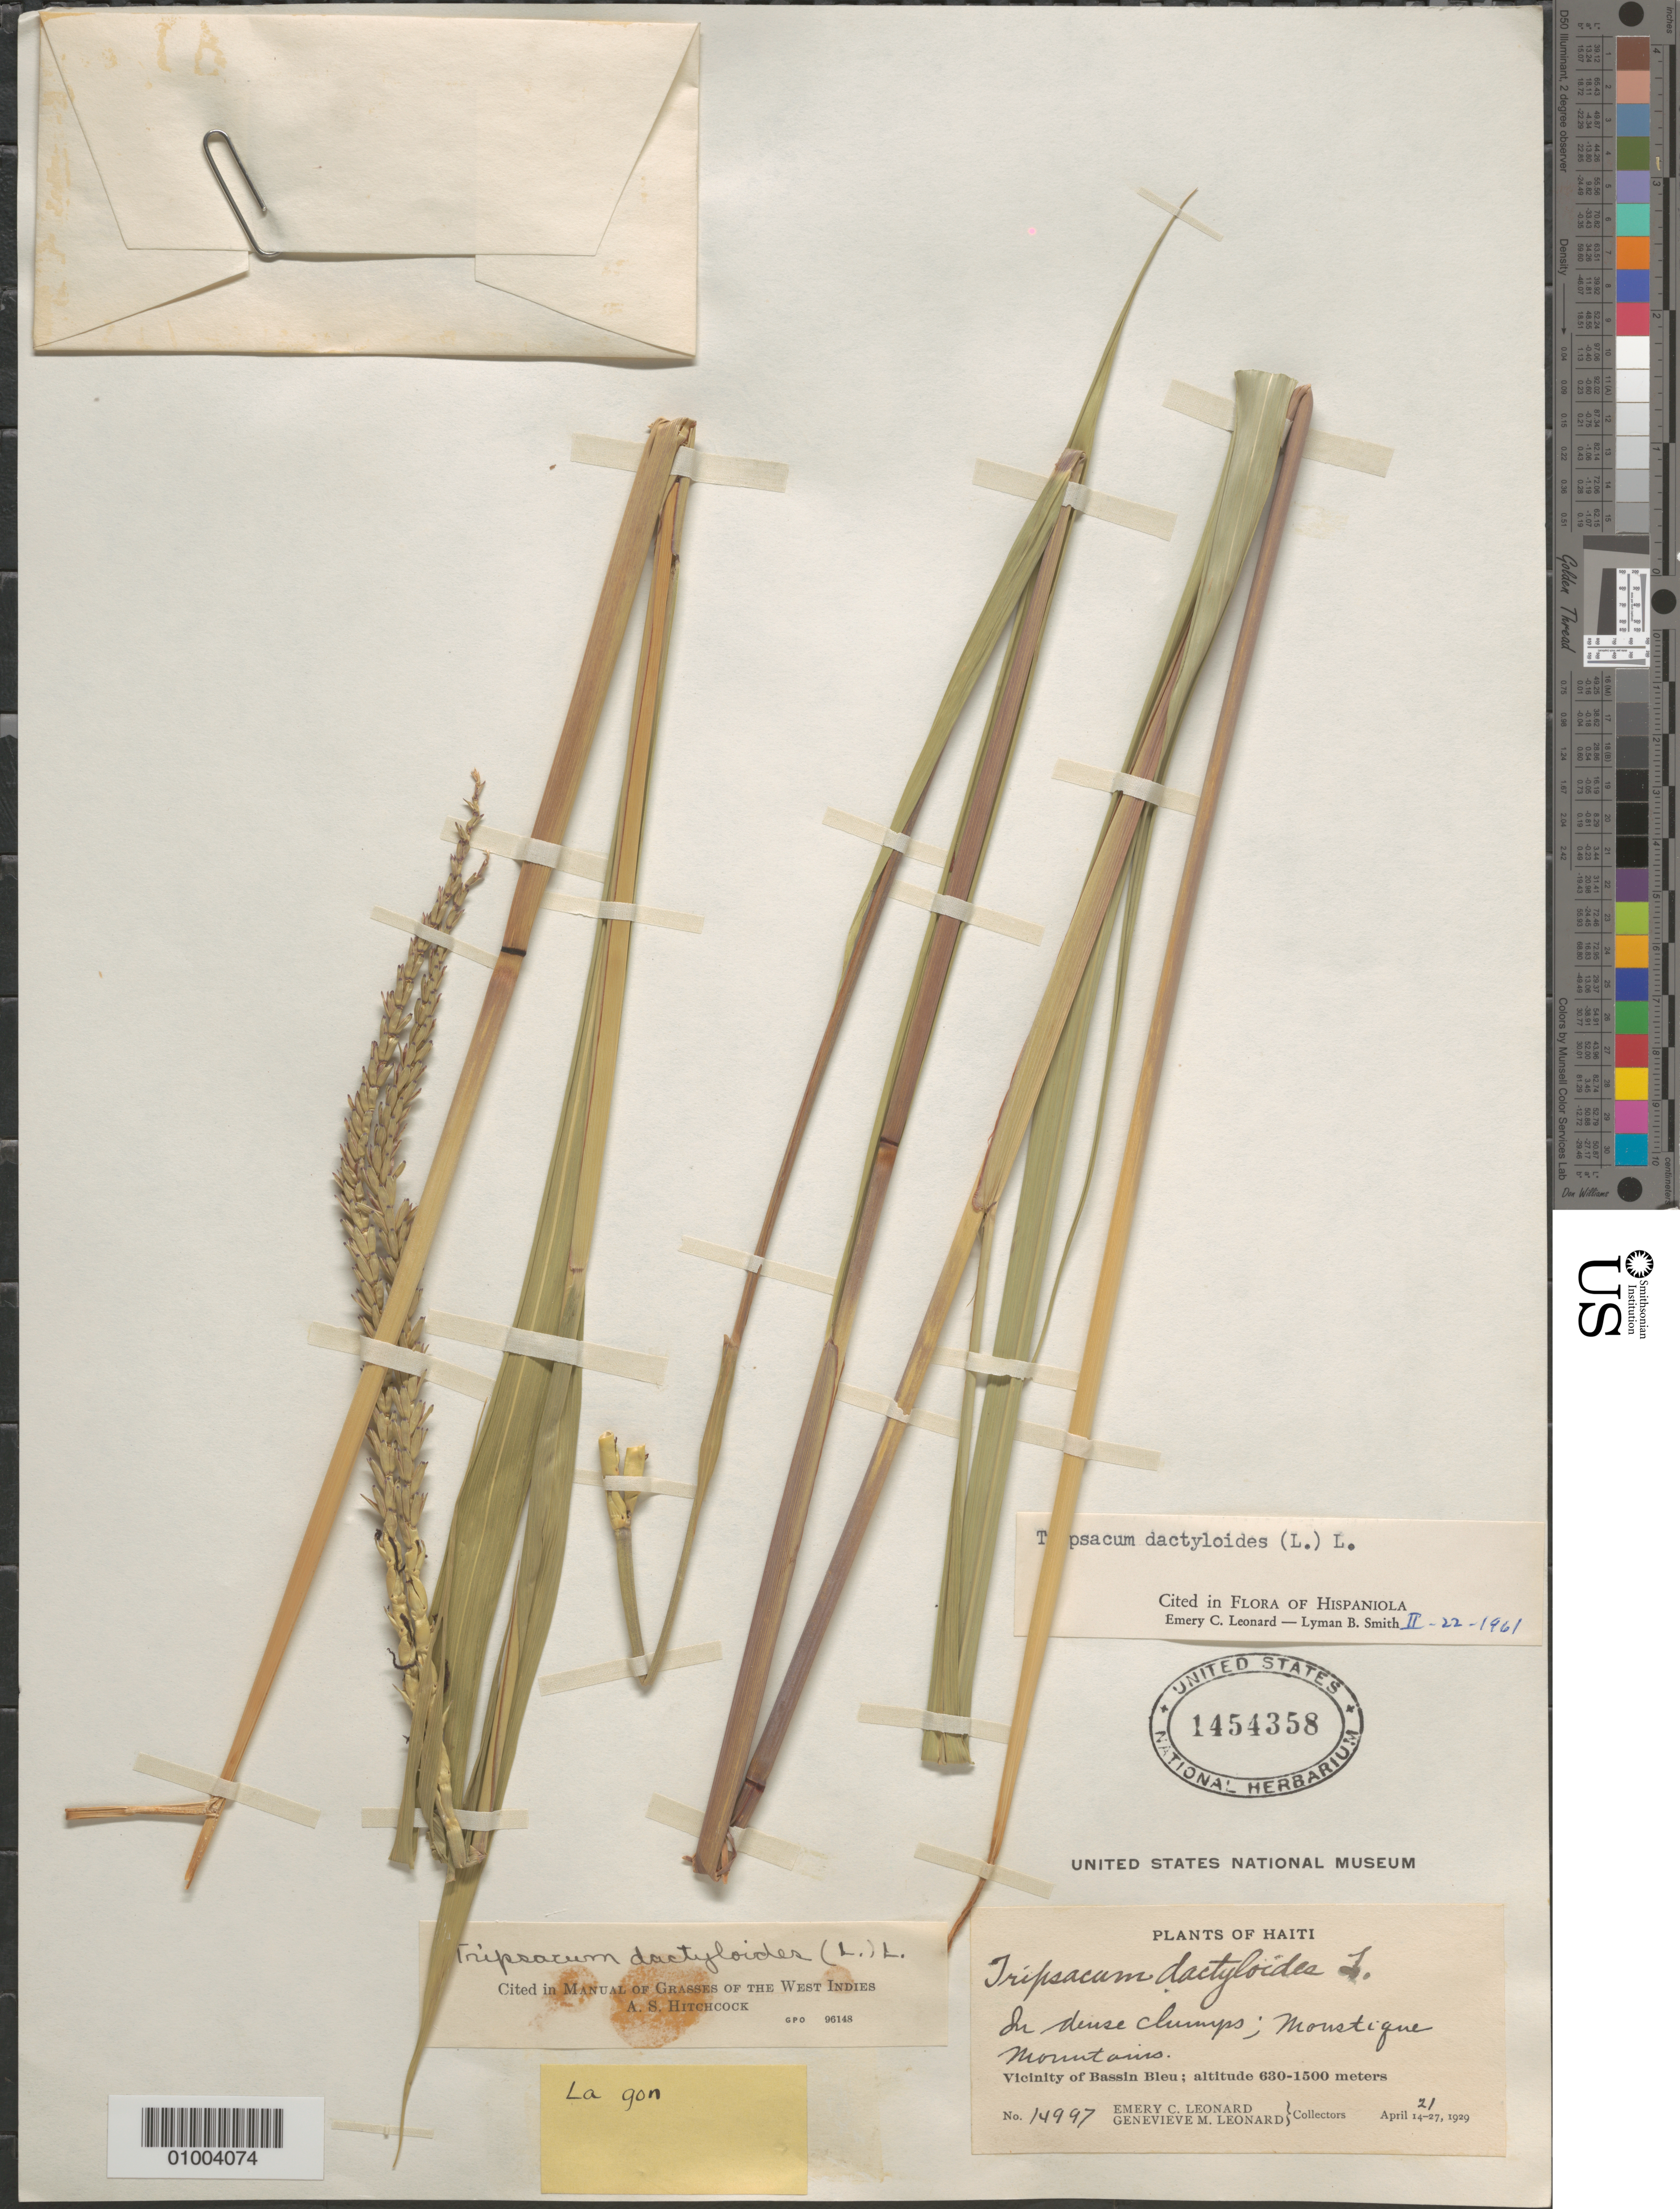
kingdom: Plantae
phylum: Tracheophyta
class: Liliopsida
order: Poales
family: Poaceae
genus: Tripsacum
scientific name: Tripsacum dactyloides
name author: (L.) L.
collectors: E. C. Leonard & G. M. Leonard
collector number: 14997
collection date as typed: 21 Apr 1929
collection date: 1929-04-21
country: Haiti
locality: Vicinity of Bassin Bleu. Moustique mountains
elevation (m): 630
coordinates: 0 N, 0 E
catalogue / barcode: US 1454358